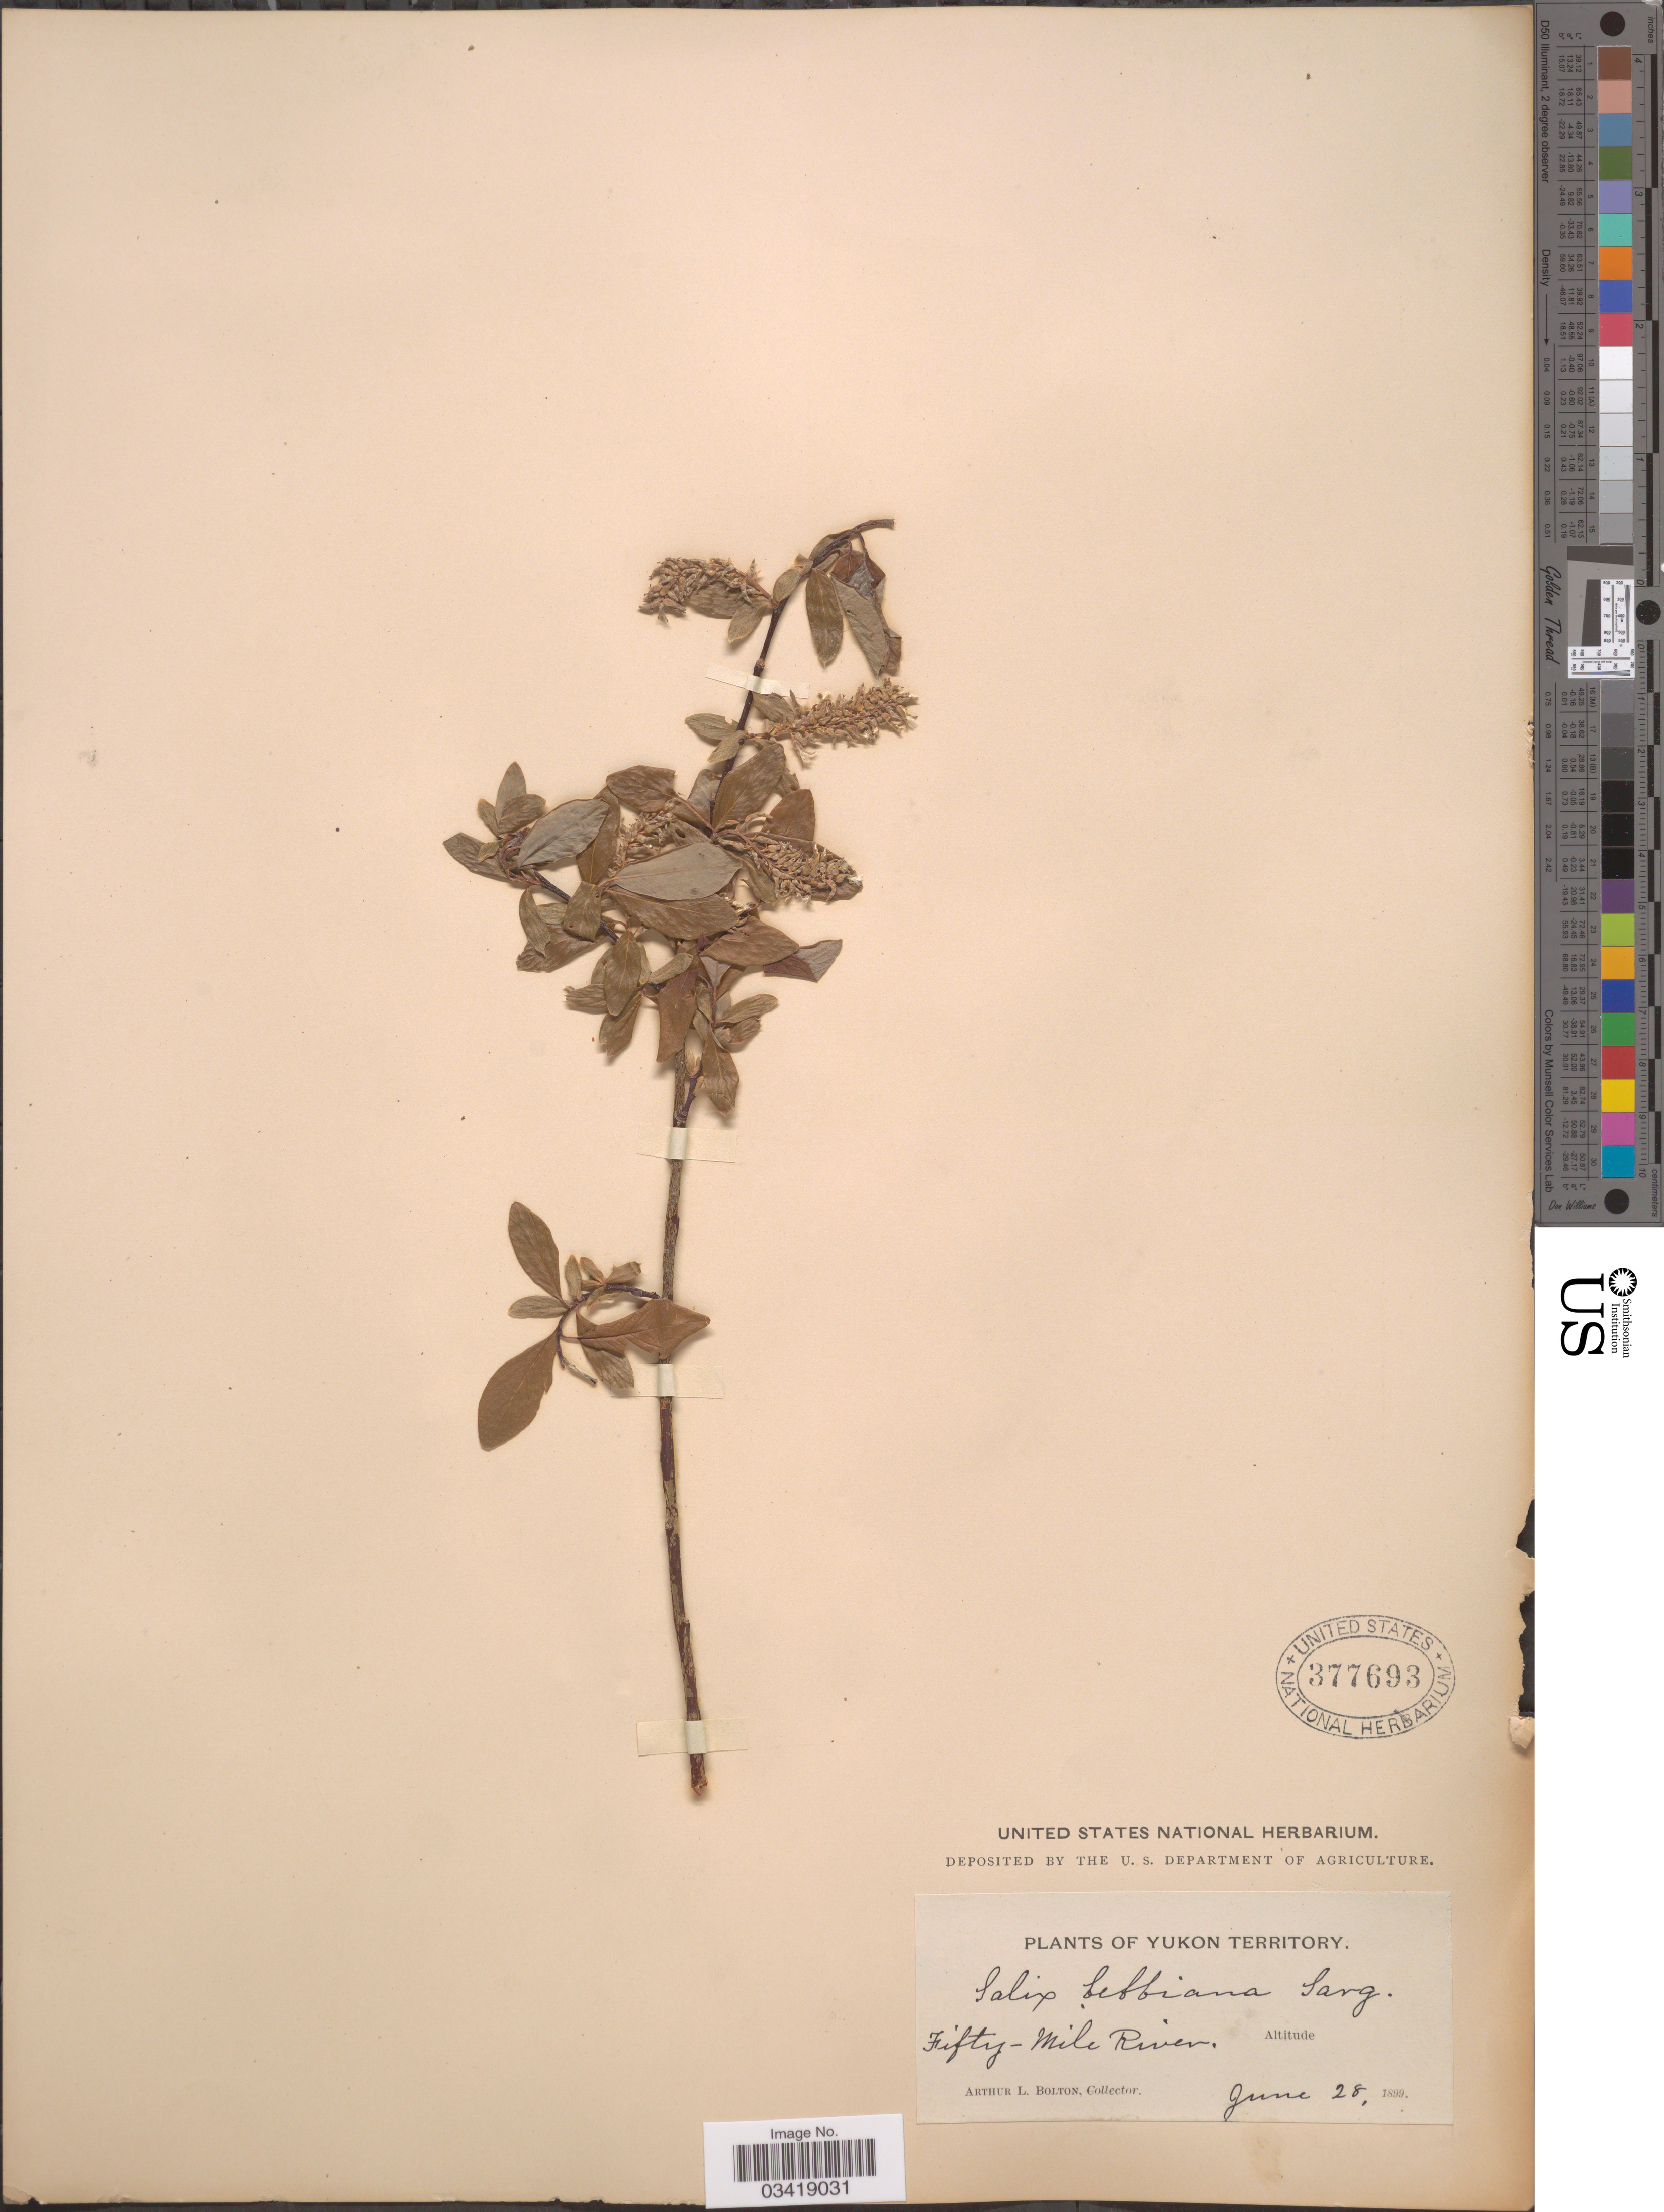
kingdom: Plantae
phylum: Tracheophyta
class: Magnoliopsida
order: Malpighiales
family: Salicaceae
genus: Salix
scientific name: Salix bebbiana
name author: Sarg.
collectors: A. Bolton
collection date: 1899-06-28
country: Canada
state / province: Yukon Territory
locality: Fifty-Mile River.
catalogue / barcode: US 377693